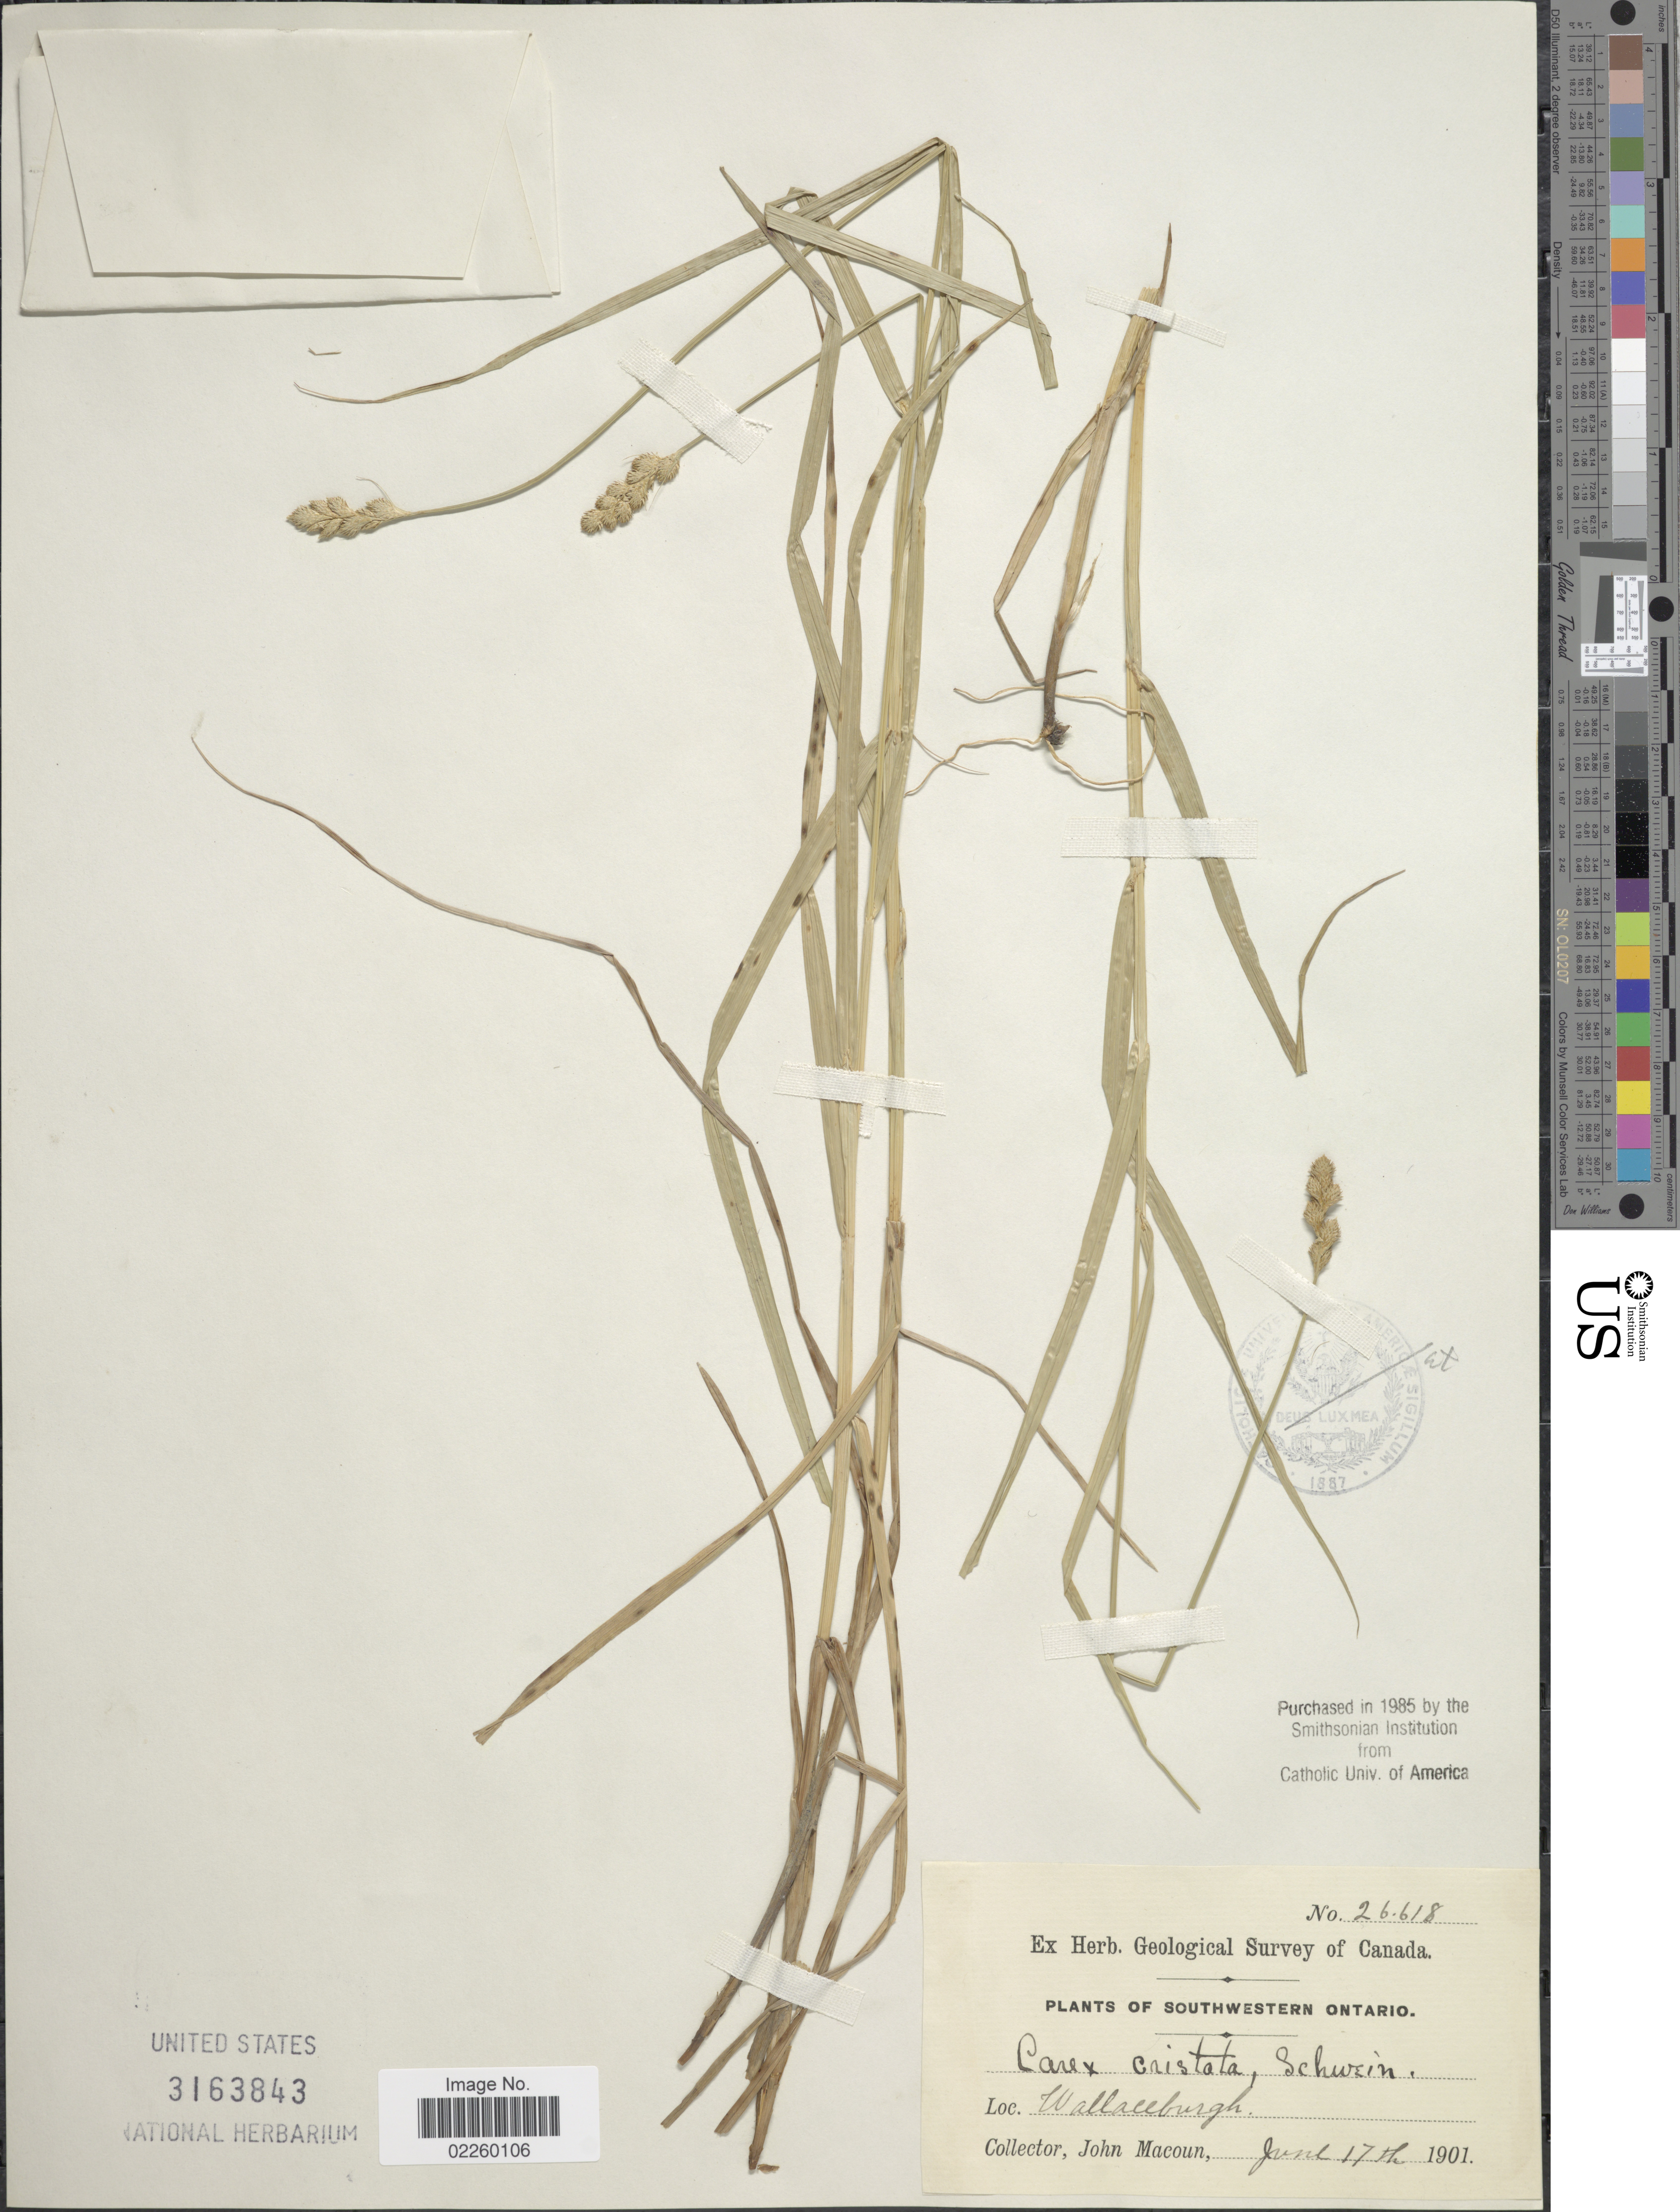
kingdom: Plantae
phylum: Tracheophyta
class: Liliopsida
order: Poales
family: Cyperaceae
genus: Carex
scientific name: Carex cristatella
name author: Britton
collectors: J. Macoun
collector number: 26618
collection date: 1901-06-17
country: Canada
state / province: Ontario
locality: Southwestern Ontario. Wallaceburgh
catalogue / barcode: US 3163843